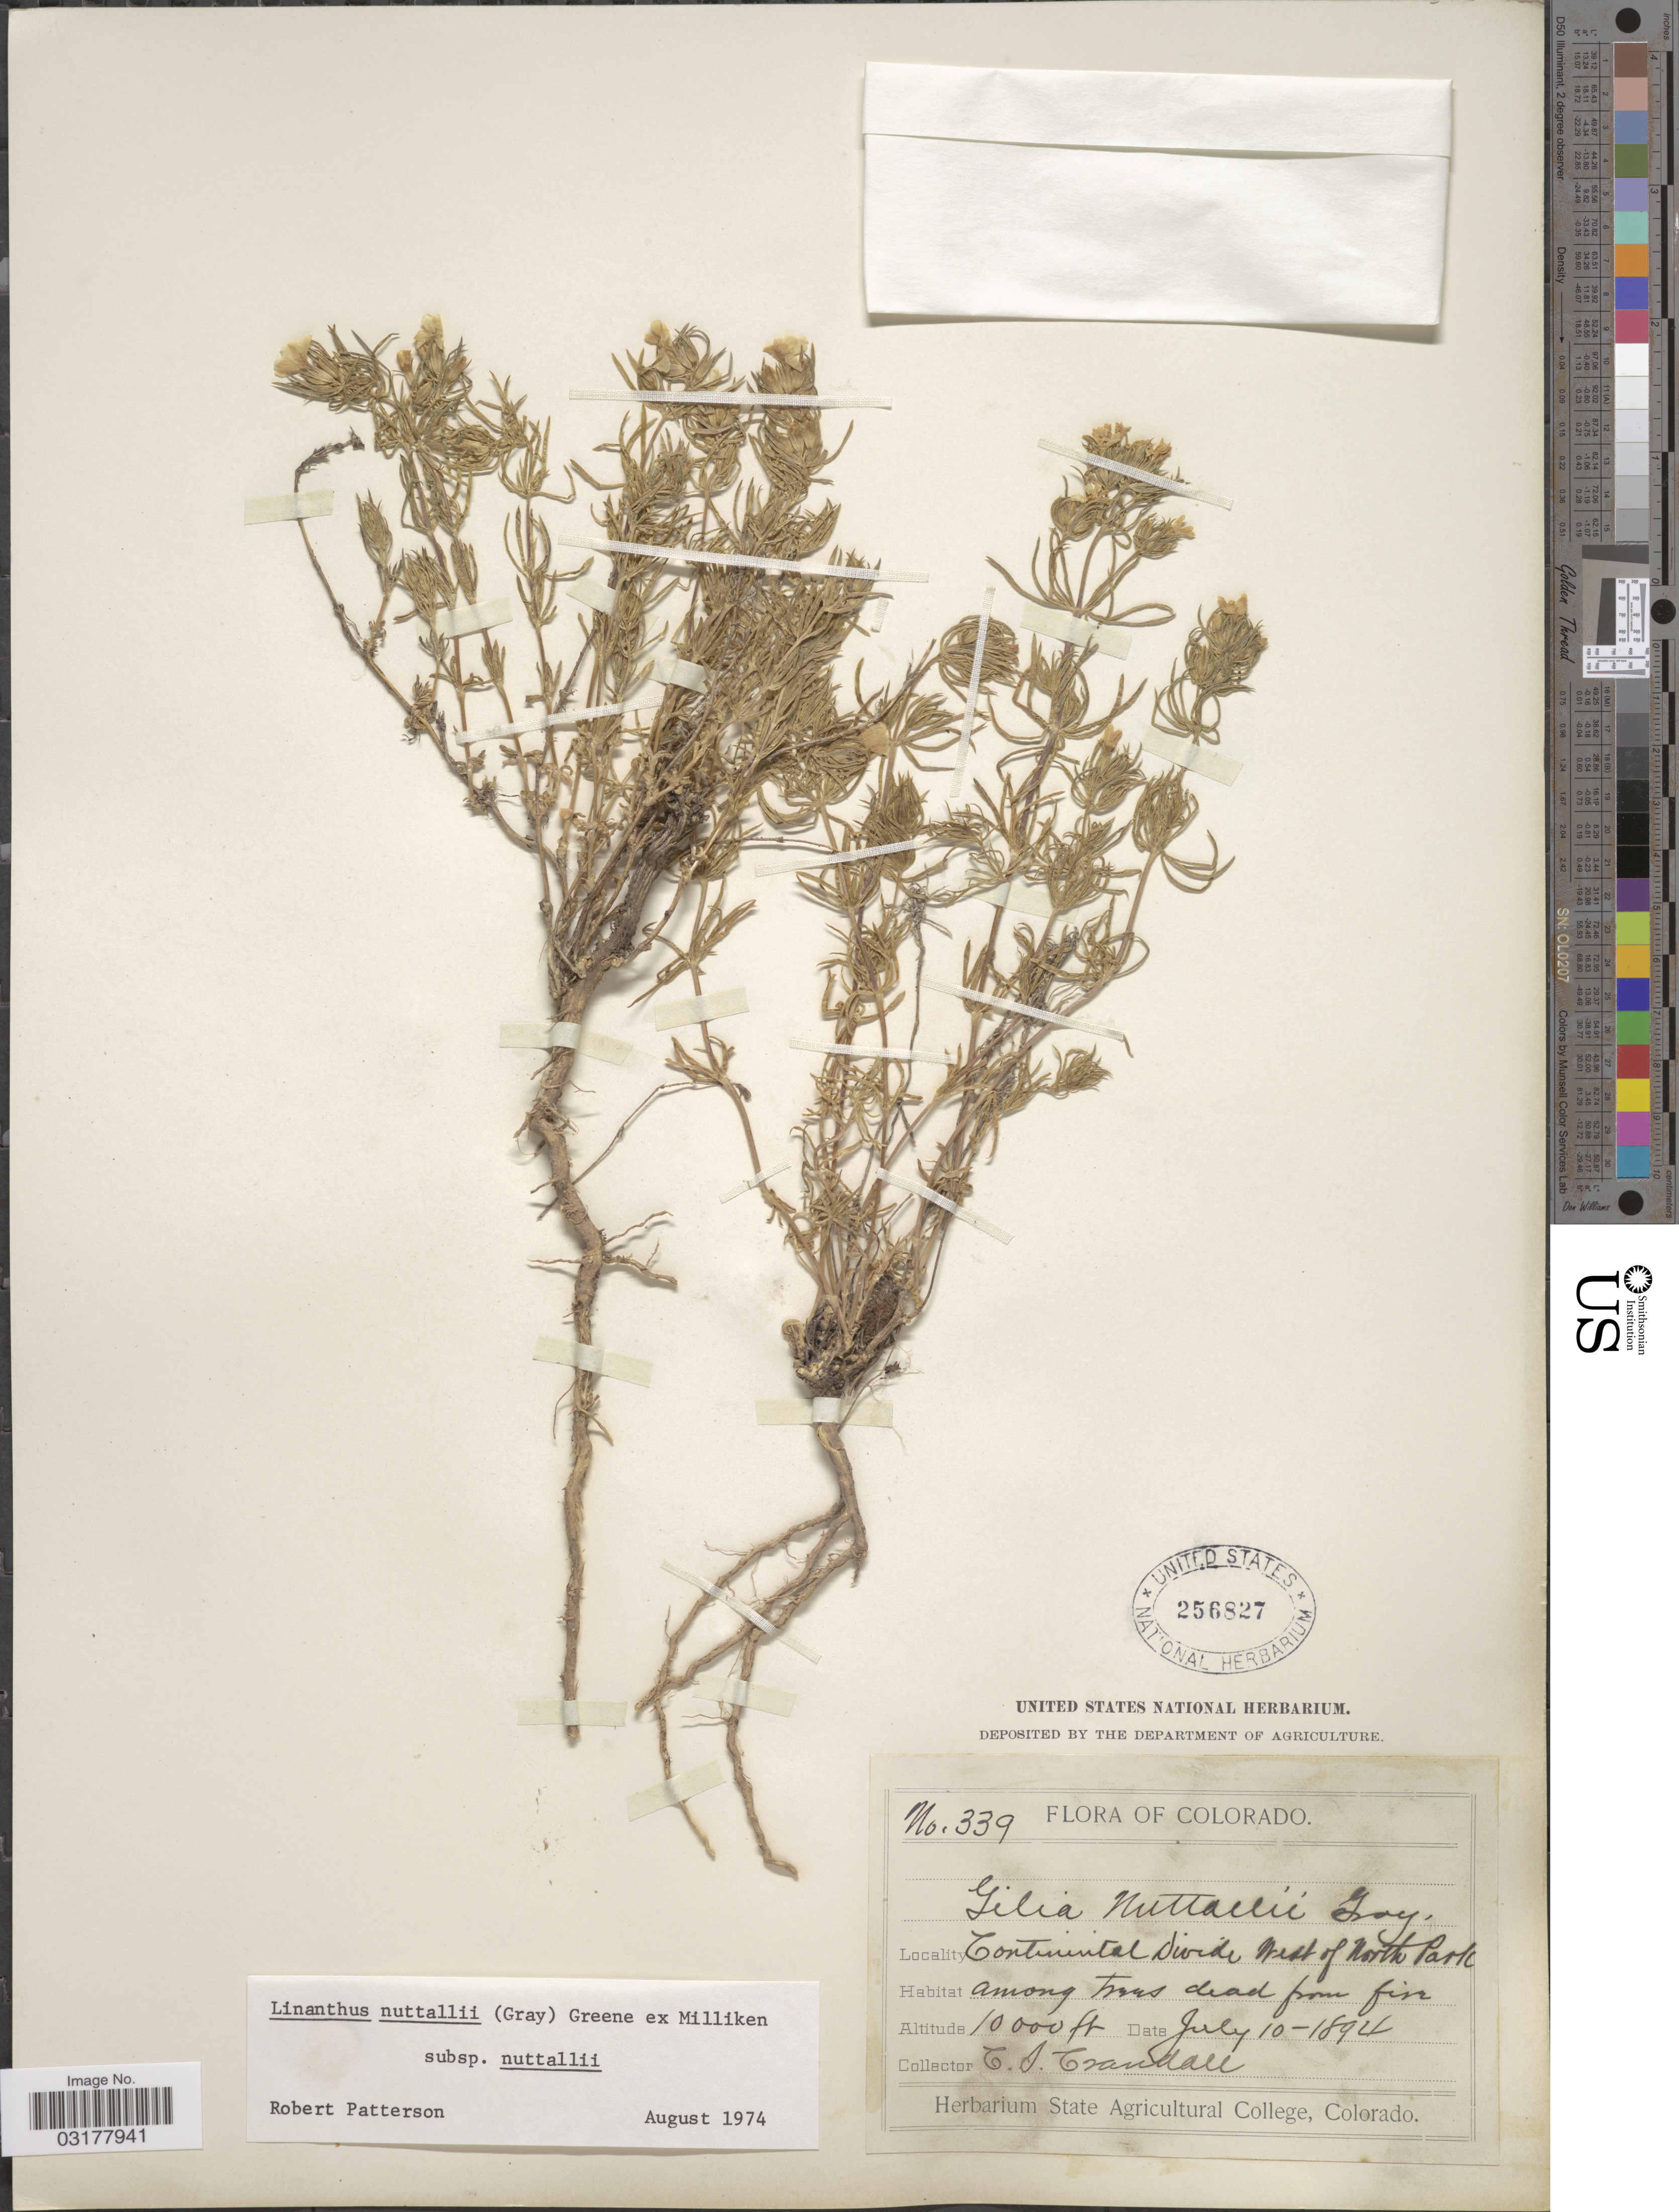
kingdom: Plantae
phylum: Tracheophyta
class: Magnoliopsida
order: Ericales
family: Polemoniaceae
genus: Leptosiphon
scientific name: Leptosiphon nuttallii subsp. nuttallii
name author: (A. Gray) J.M. Porter & L.A. Johnson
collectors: C. Crandall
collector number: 339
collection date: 1894-07-10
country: United States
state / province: Colorado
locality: Continental Divide West of North Park.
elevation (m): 3048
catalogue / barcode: US 256827